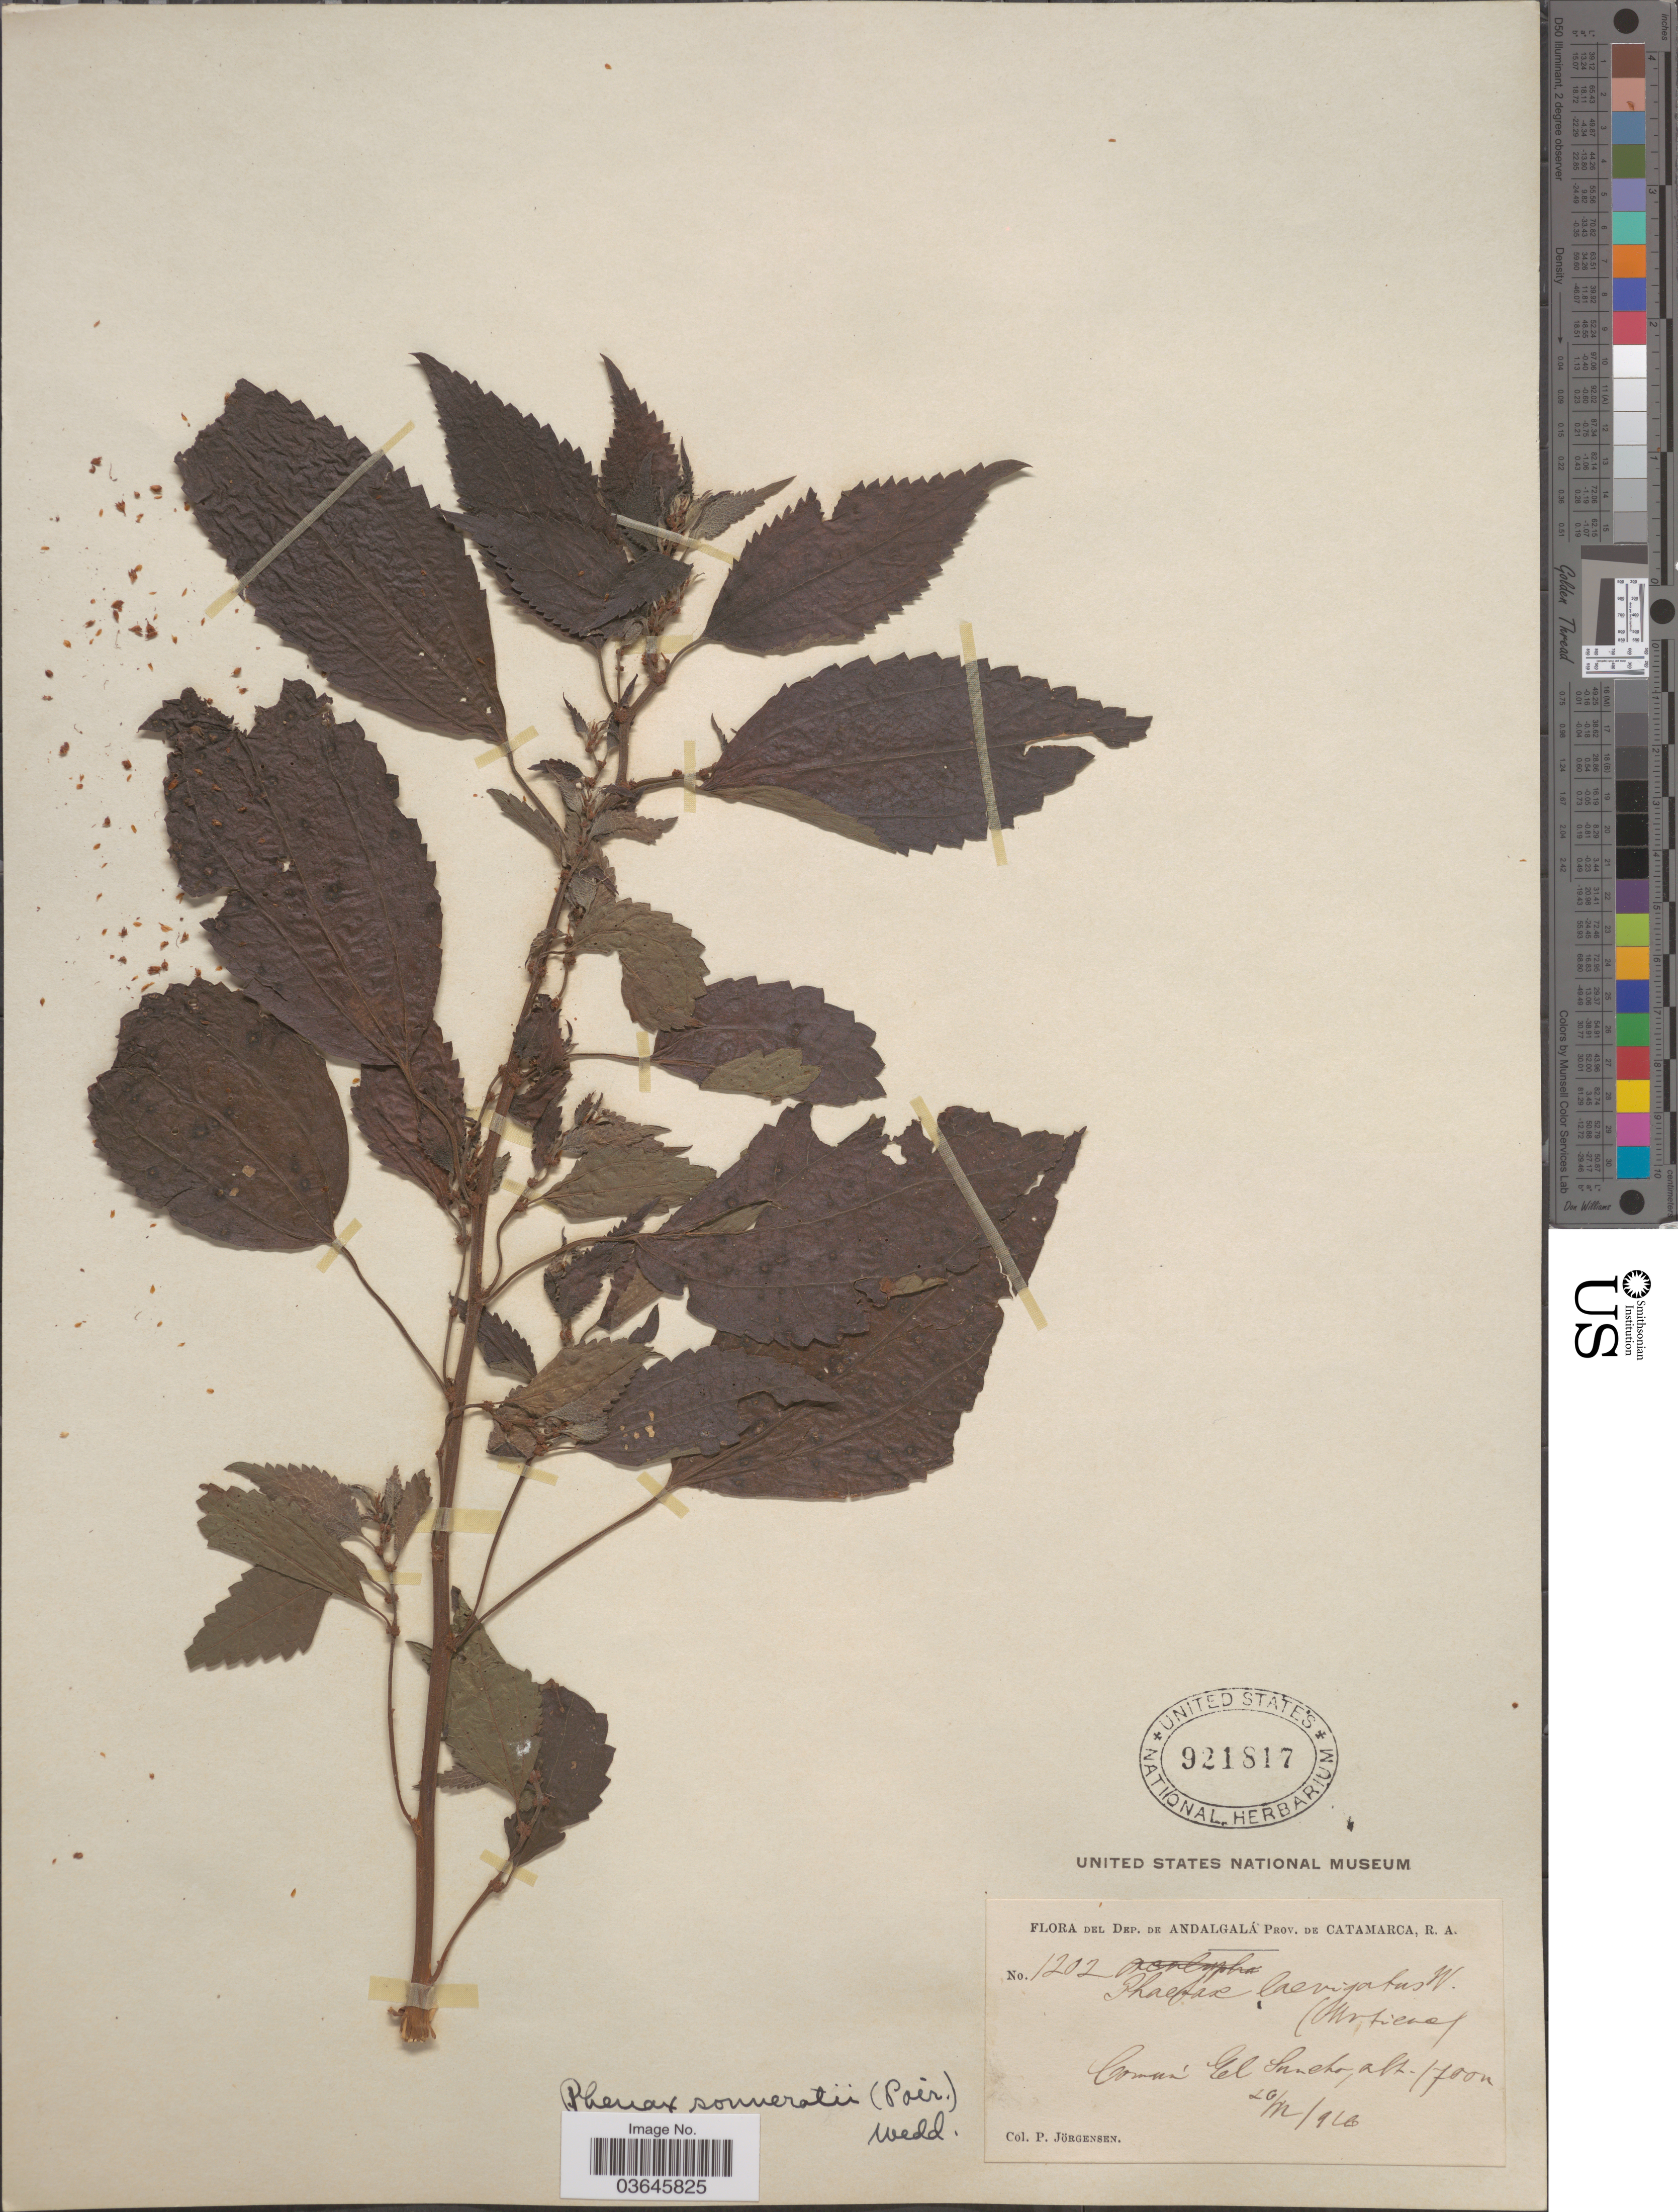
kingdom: Plantae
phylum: Tracheophyta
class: Magnoliopsida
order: Rosales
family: Urticaceae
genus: Phenax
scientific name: Phenax petiolaris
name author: Wedd.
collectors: P. Jurgensen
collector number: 1202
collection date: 1916-11-26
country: Argentina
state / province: Catamarca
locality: Dep. de Andalgalá. Comun El Suncho.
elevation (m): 1700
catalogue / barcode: US 921817